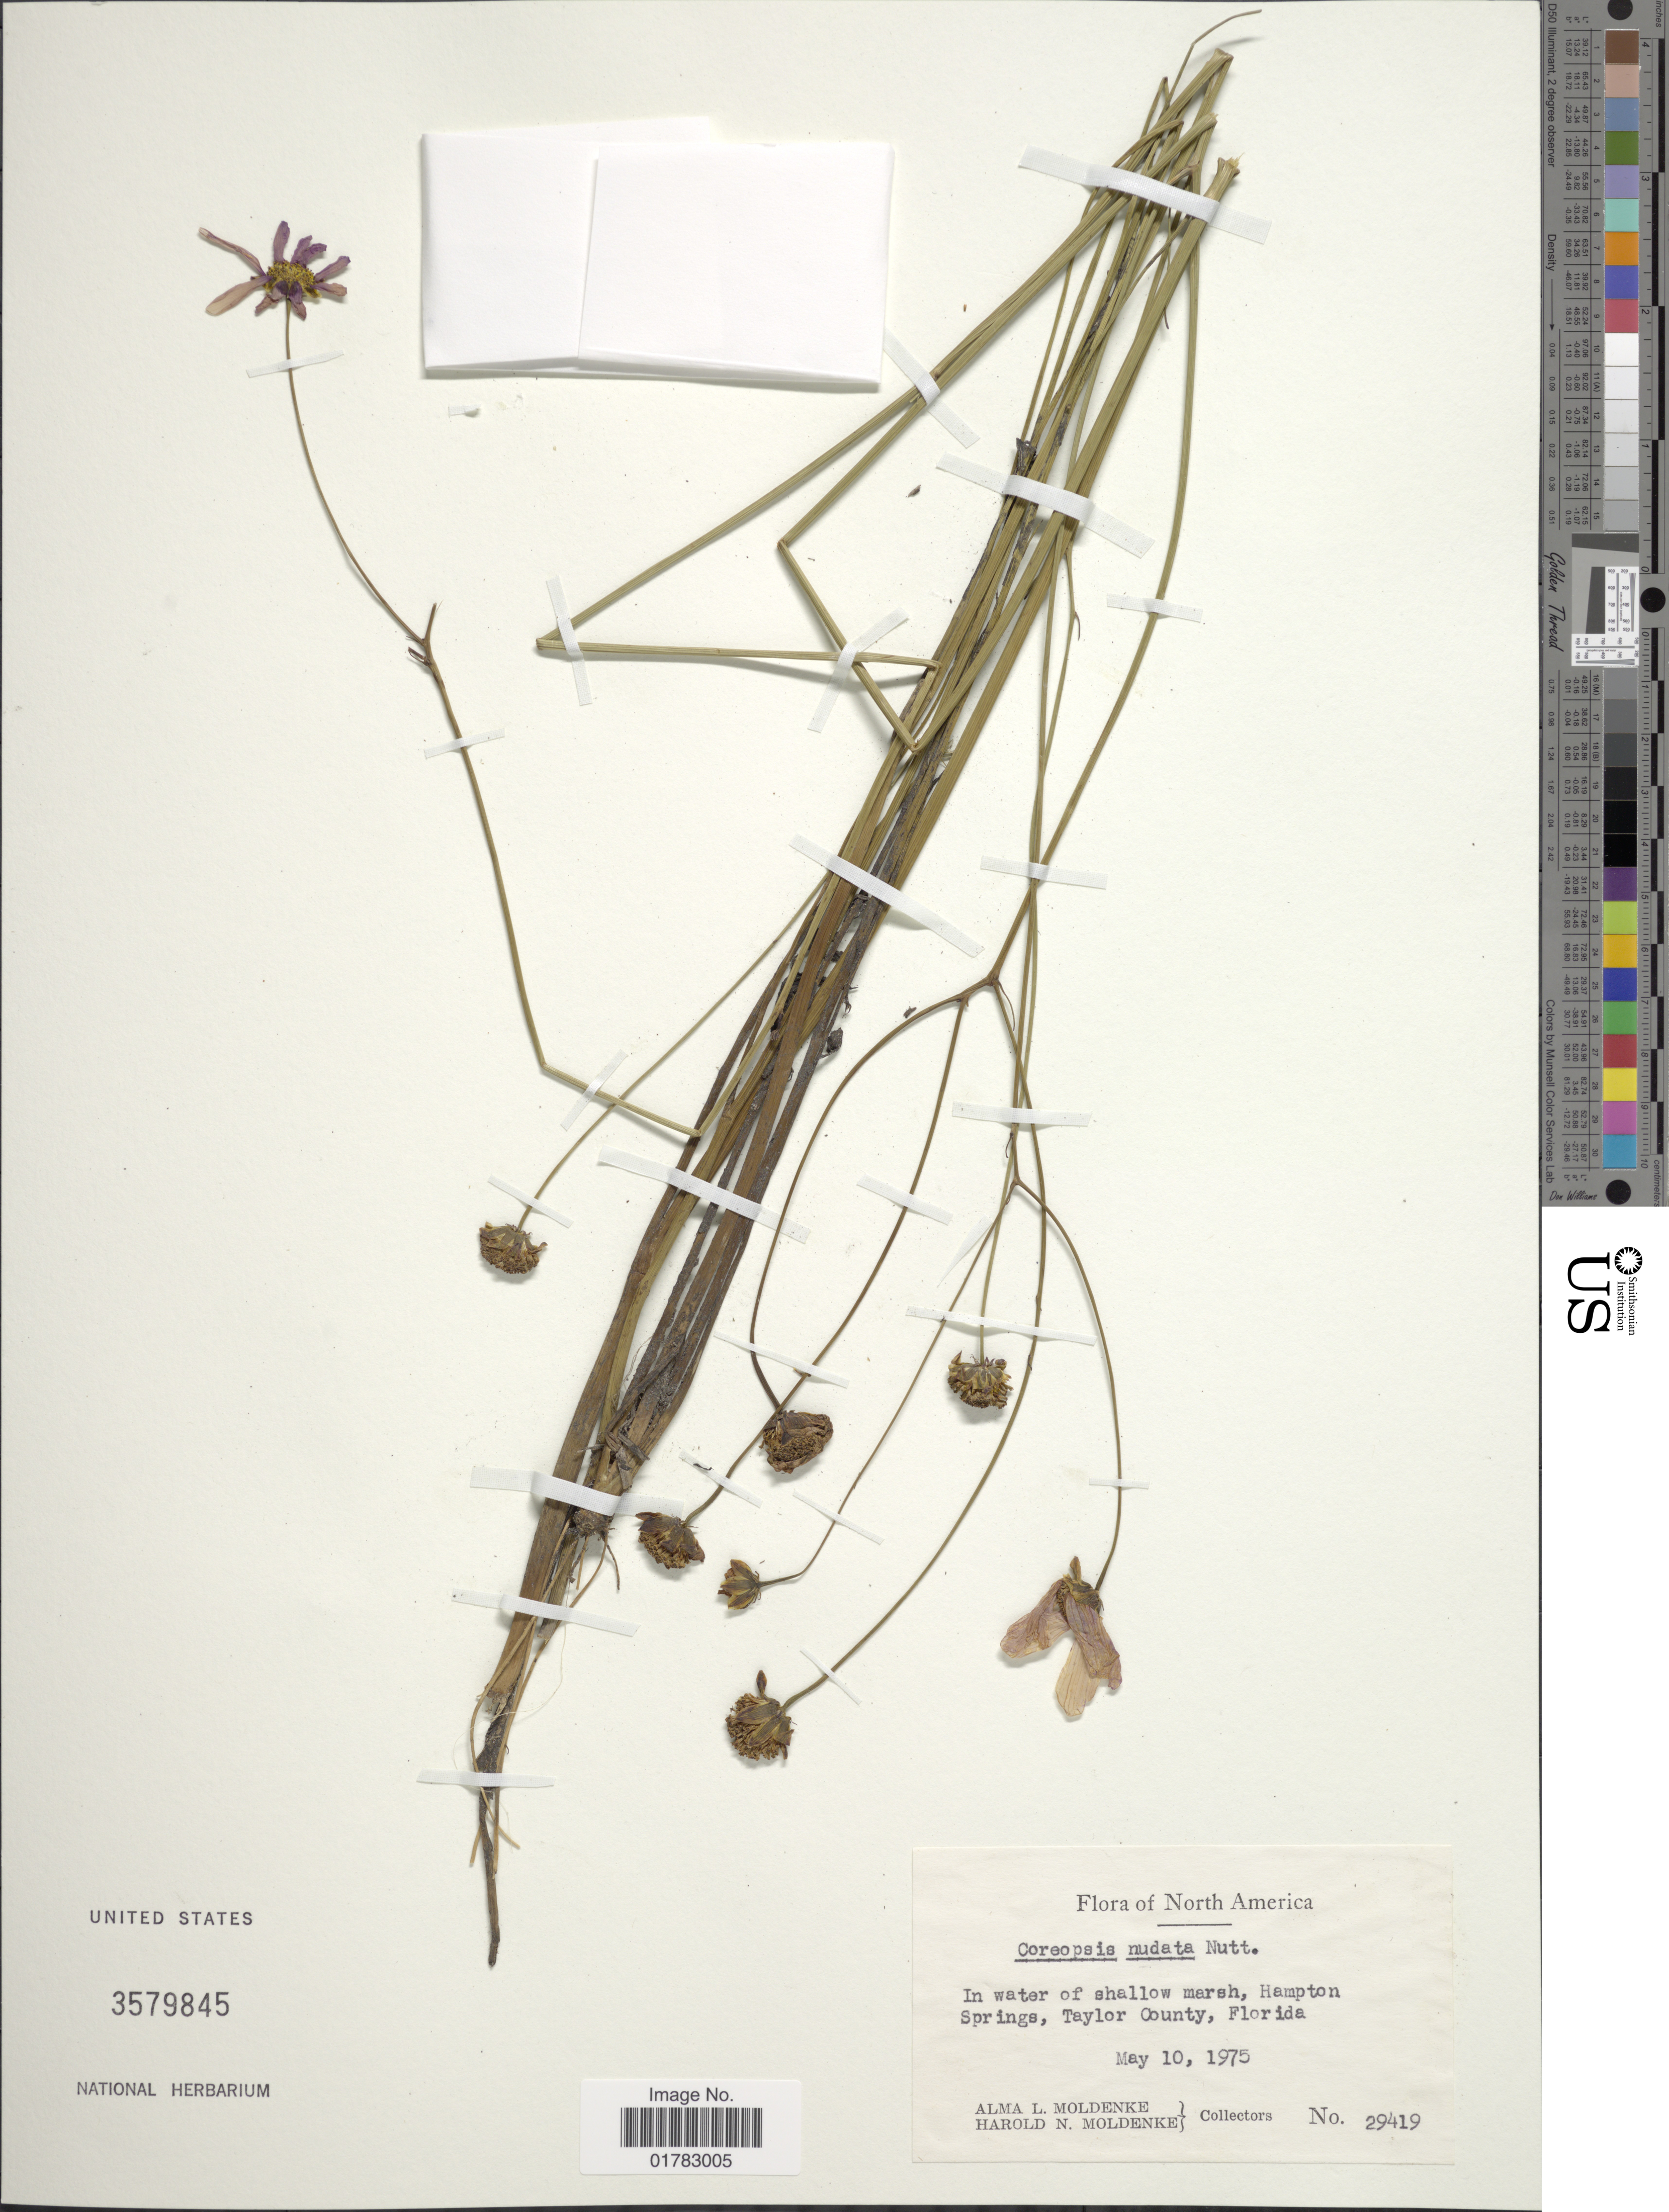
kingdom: Plantae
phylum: Tracheophyta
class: Magnoliopsida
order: Asterales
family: Asteraceae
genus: Coreopsis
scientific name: Coreopsis nudatus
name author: Nutt.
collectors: A. L. Moldenke & H. N. Moldenke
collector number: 29419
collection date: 1975-05-10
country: United States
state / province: Florida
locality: North America, in water of shallows marsh, Hampton Springs, Taylor County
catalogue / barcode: US 3579845